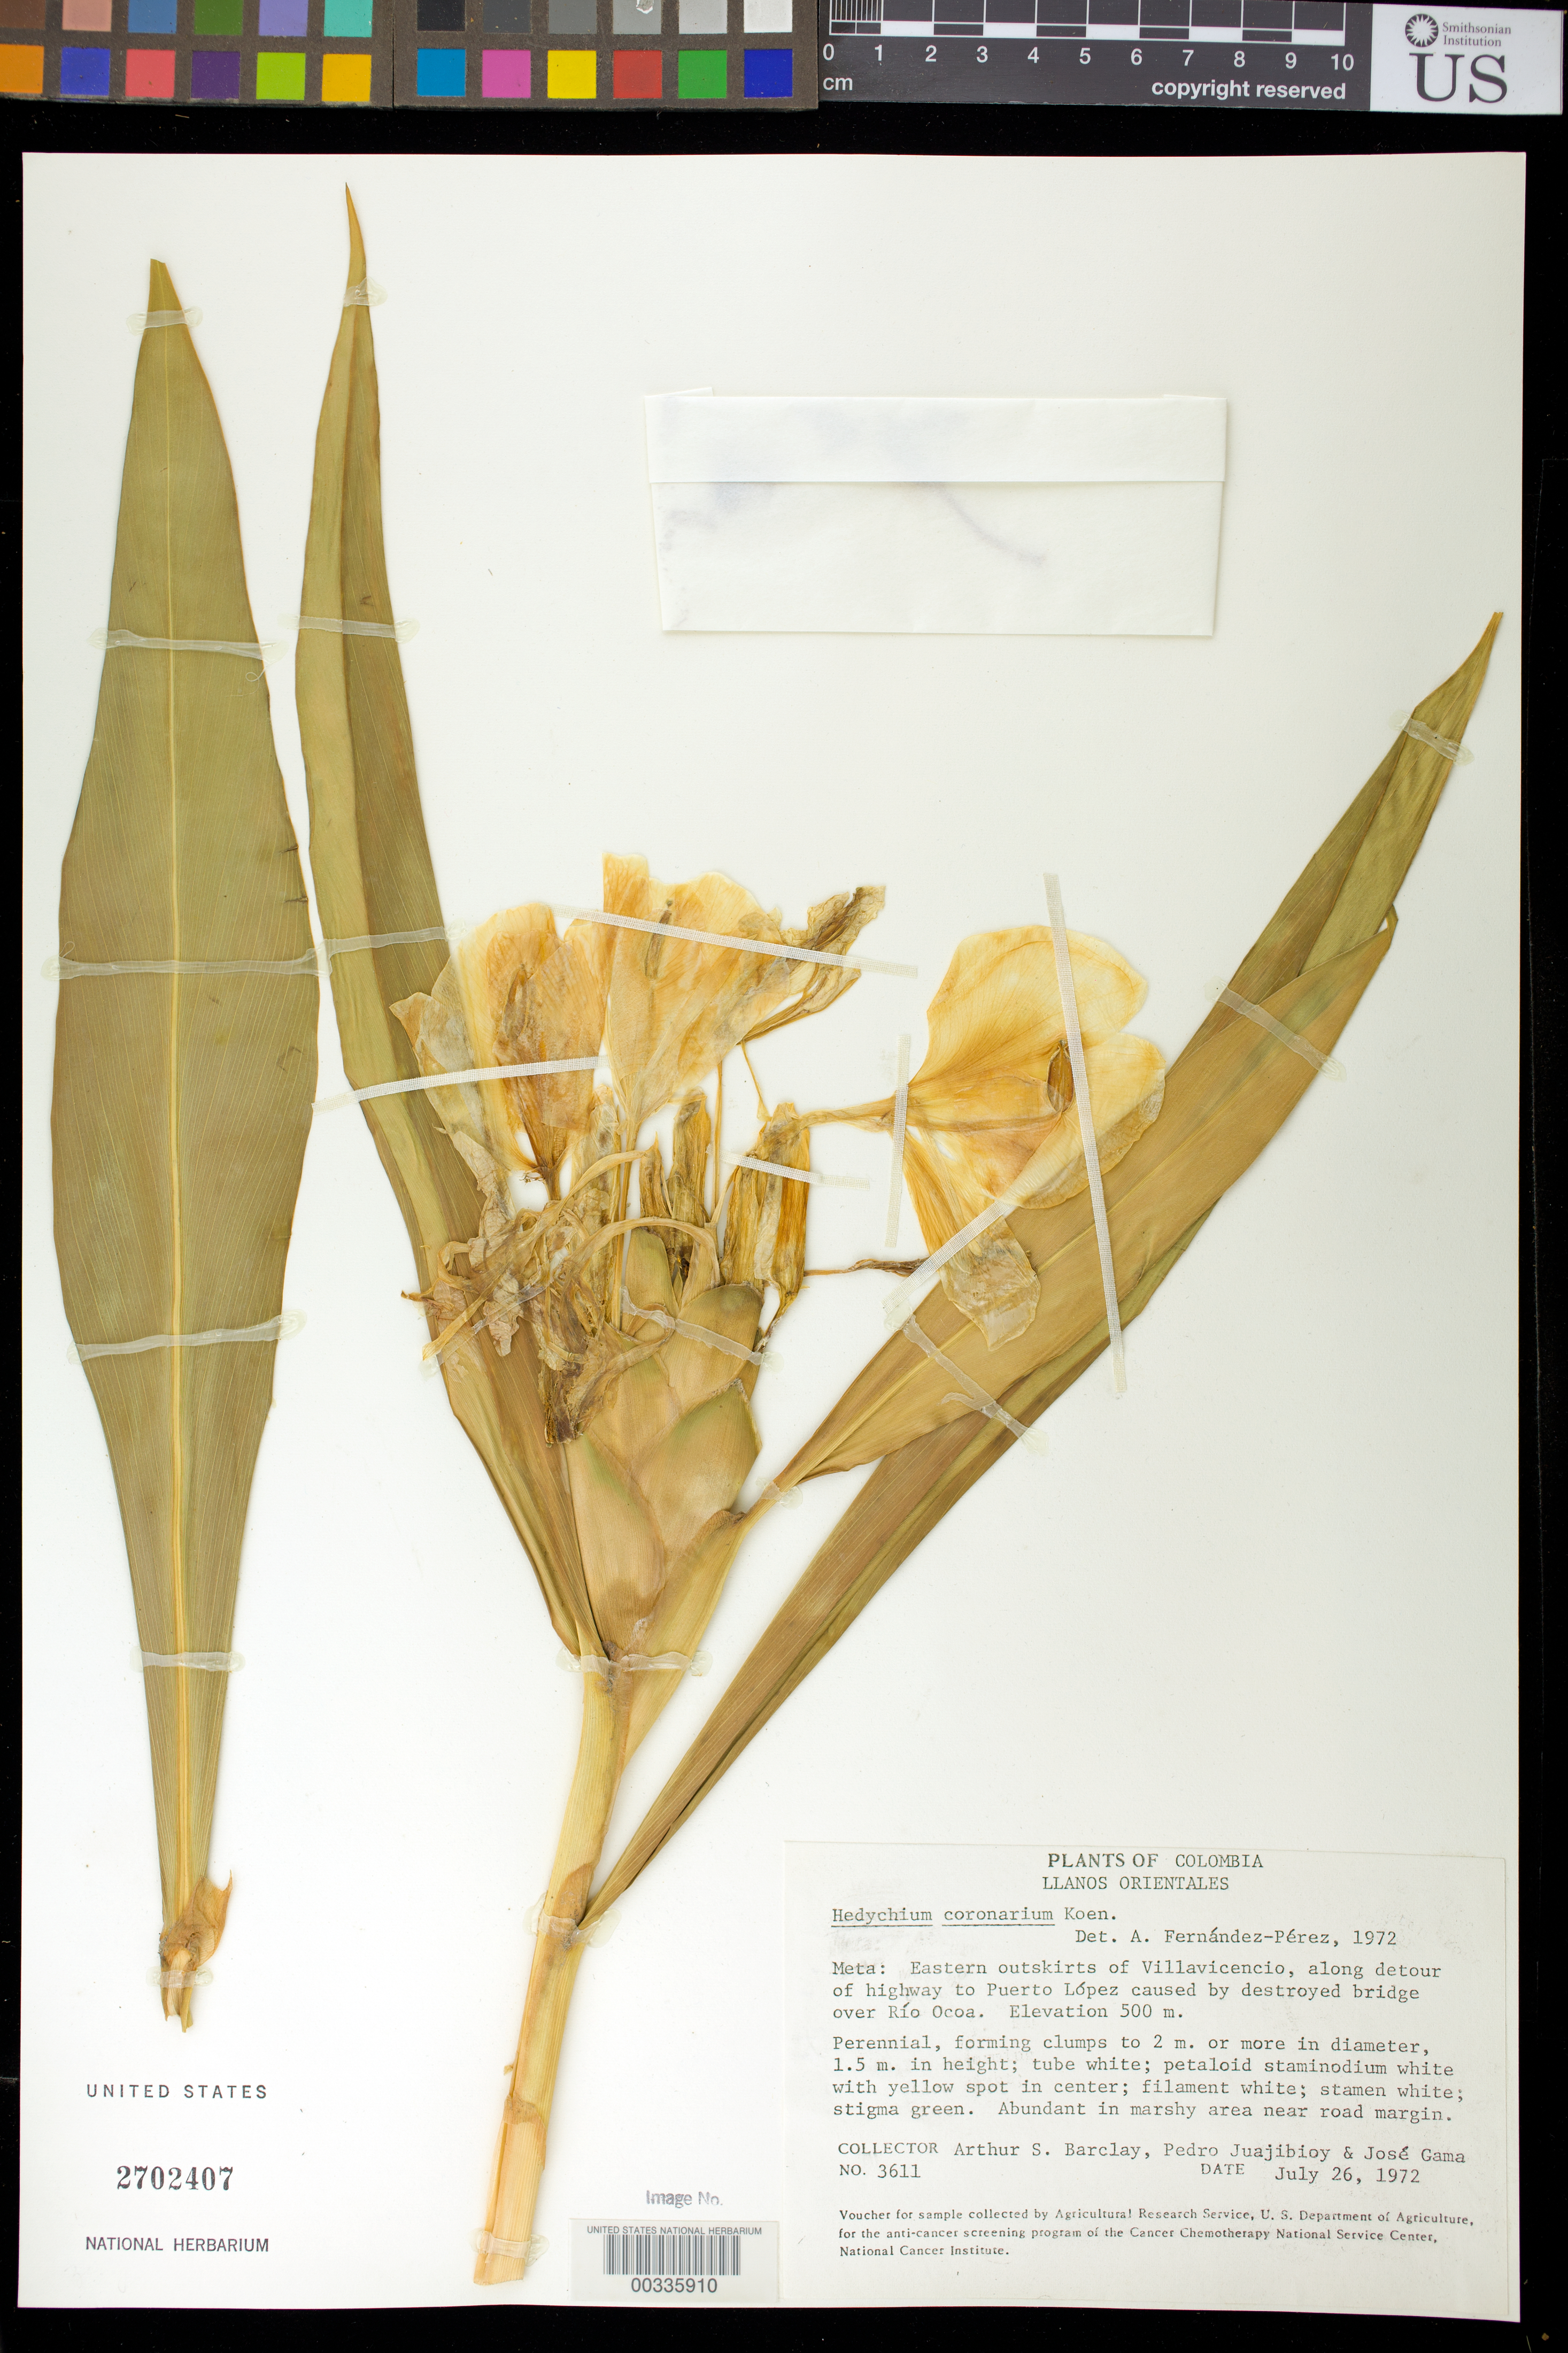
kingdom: Plantae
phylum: Tracheophyta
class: Liliopsida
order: Zingiberales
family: Zingiberaceae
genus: Hedychium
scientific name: Hedychium coronarium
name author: J. Koenig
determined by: Fernández-Pérez, A.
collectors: A. S. Barclay, P. Juajibioy & J. Gama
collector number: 3611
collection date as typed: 26 Jul 1972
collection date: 1972-07-26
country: Colombia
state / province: Meta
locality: Llanos Orientales, eastern outskirts of Villa Vicencia, along detour of highway to Puerto Lopez caused by destroyed bridge ...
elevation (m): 500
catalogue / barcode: US 2702407